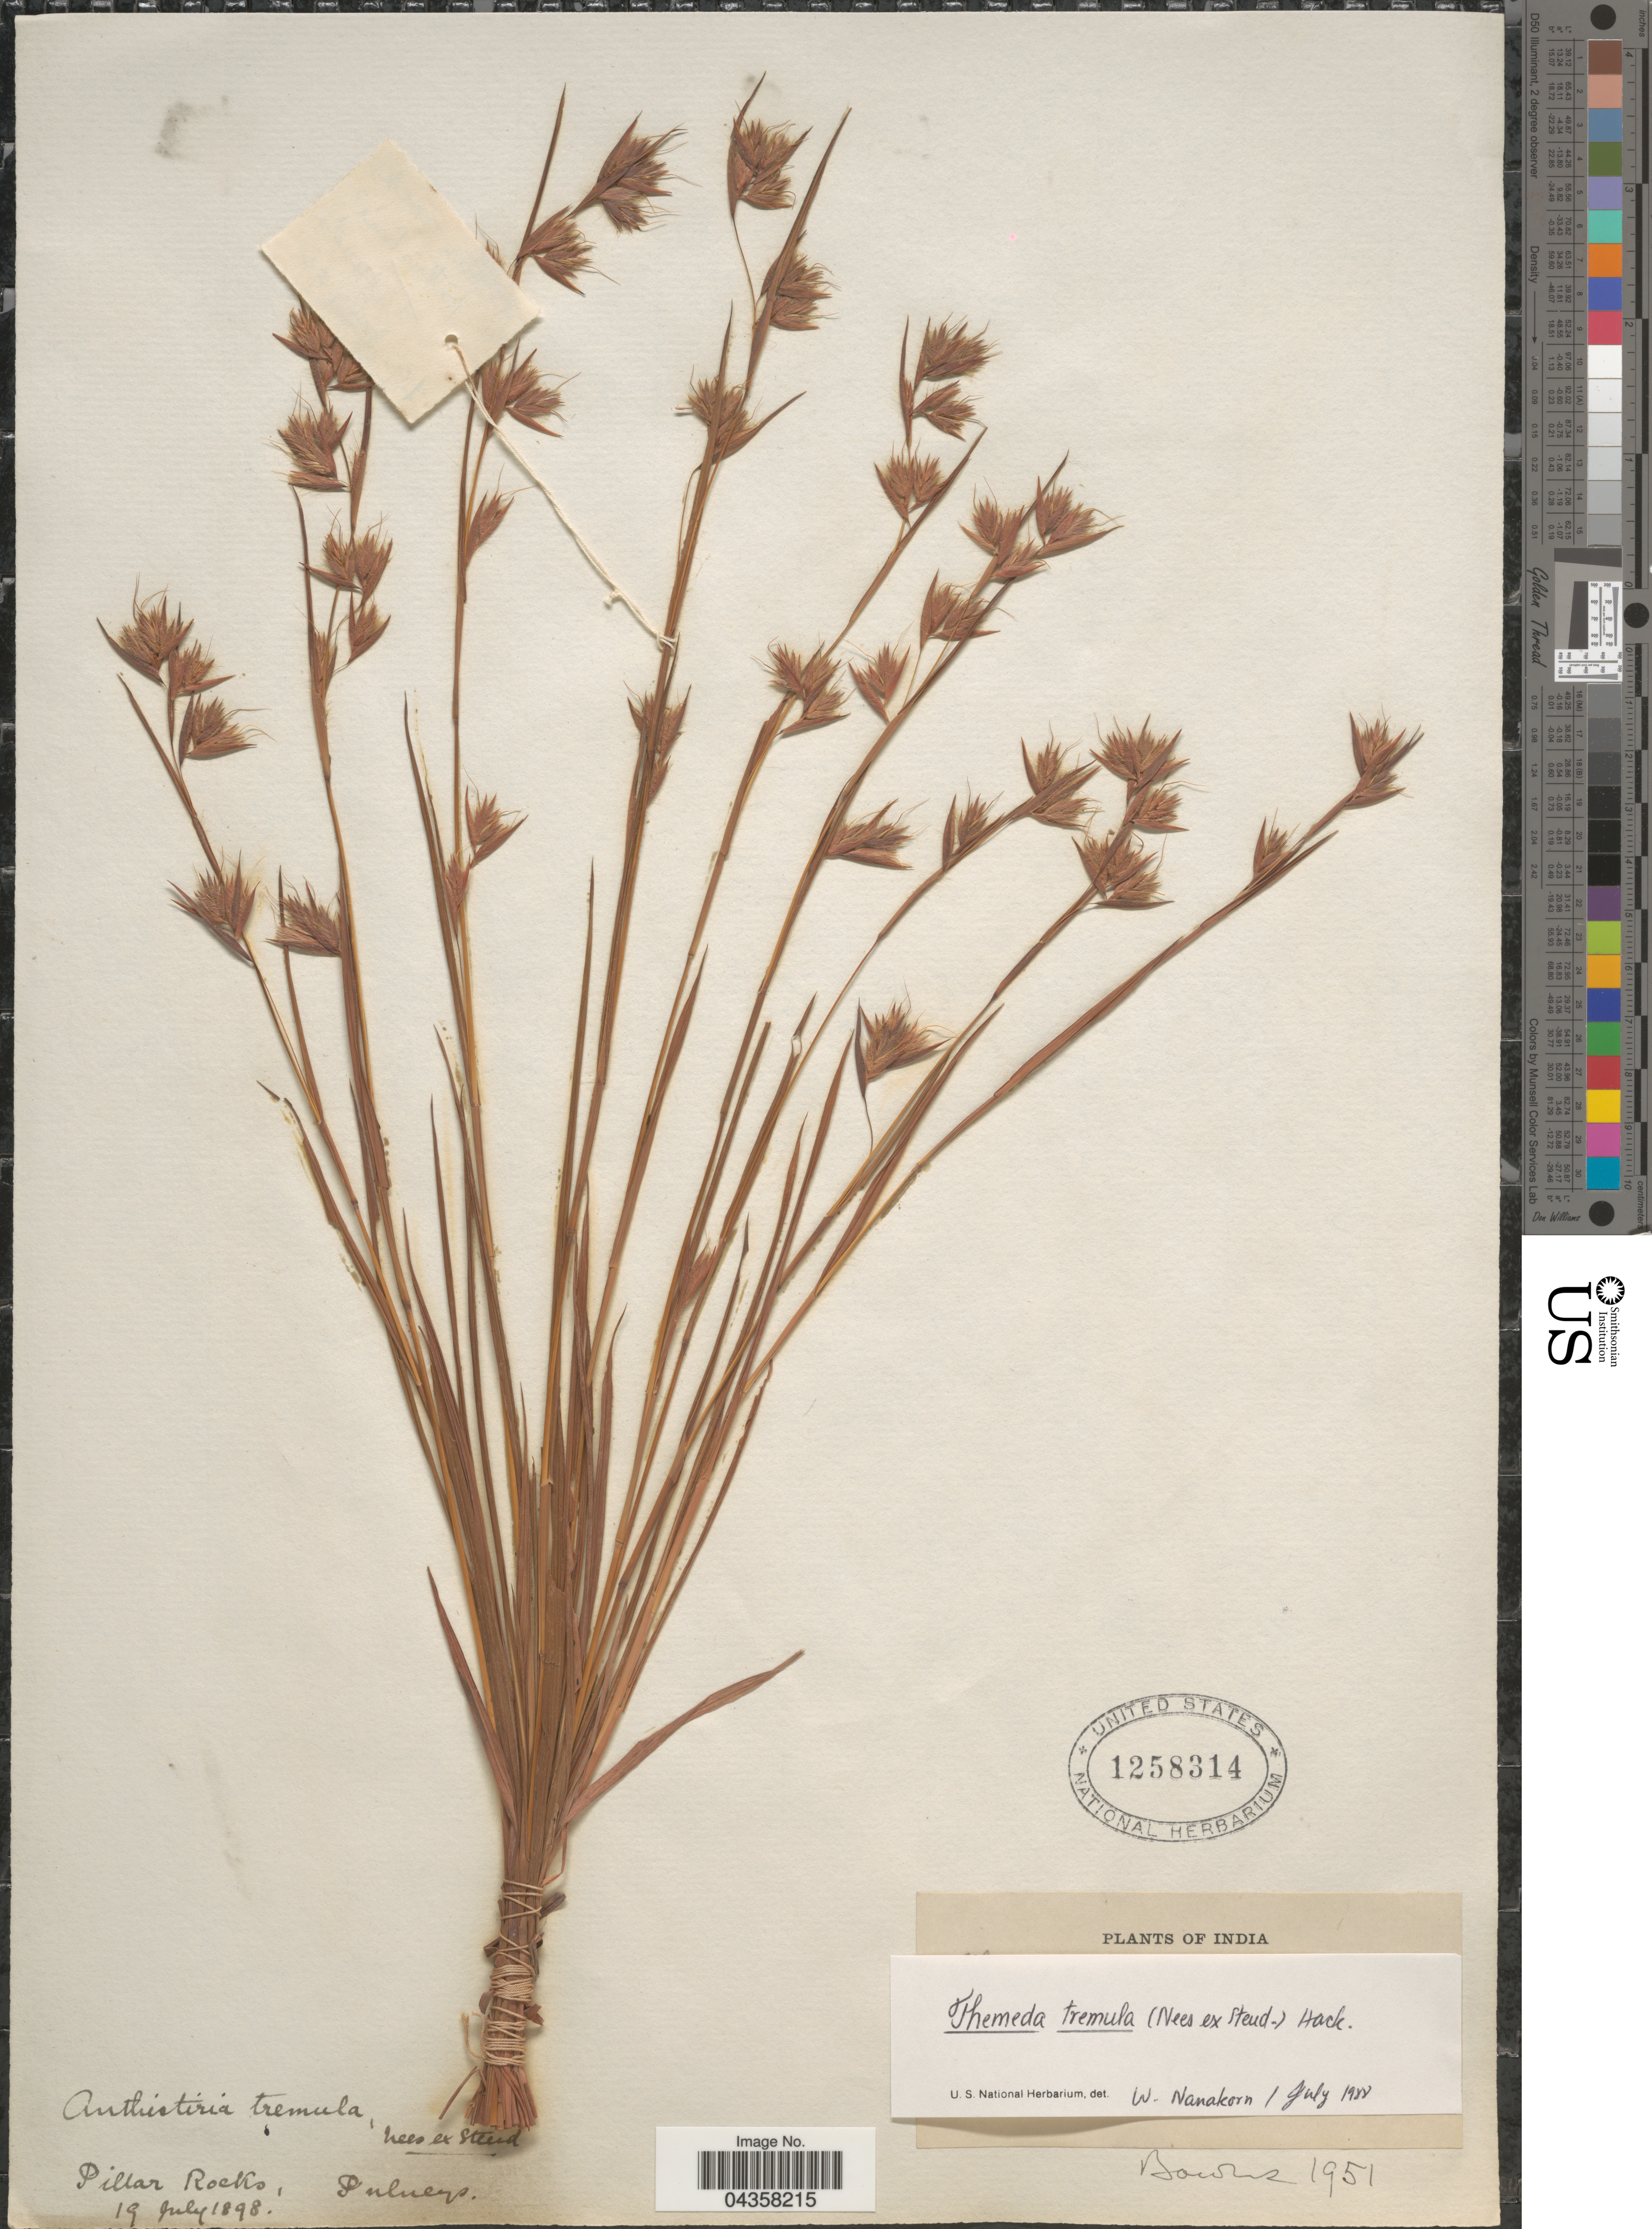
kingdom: Plantae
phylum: Tracheophyta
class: Liliopsida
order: Poales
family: Poaceae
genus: Themeda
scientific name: Themeda tremula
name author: (Nees) Hack.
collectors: -- Bourne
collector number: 1951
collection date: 1898-07-19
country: India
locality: Pillar Rocks, Pulneys.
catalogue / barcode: US 1258314